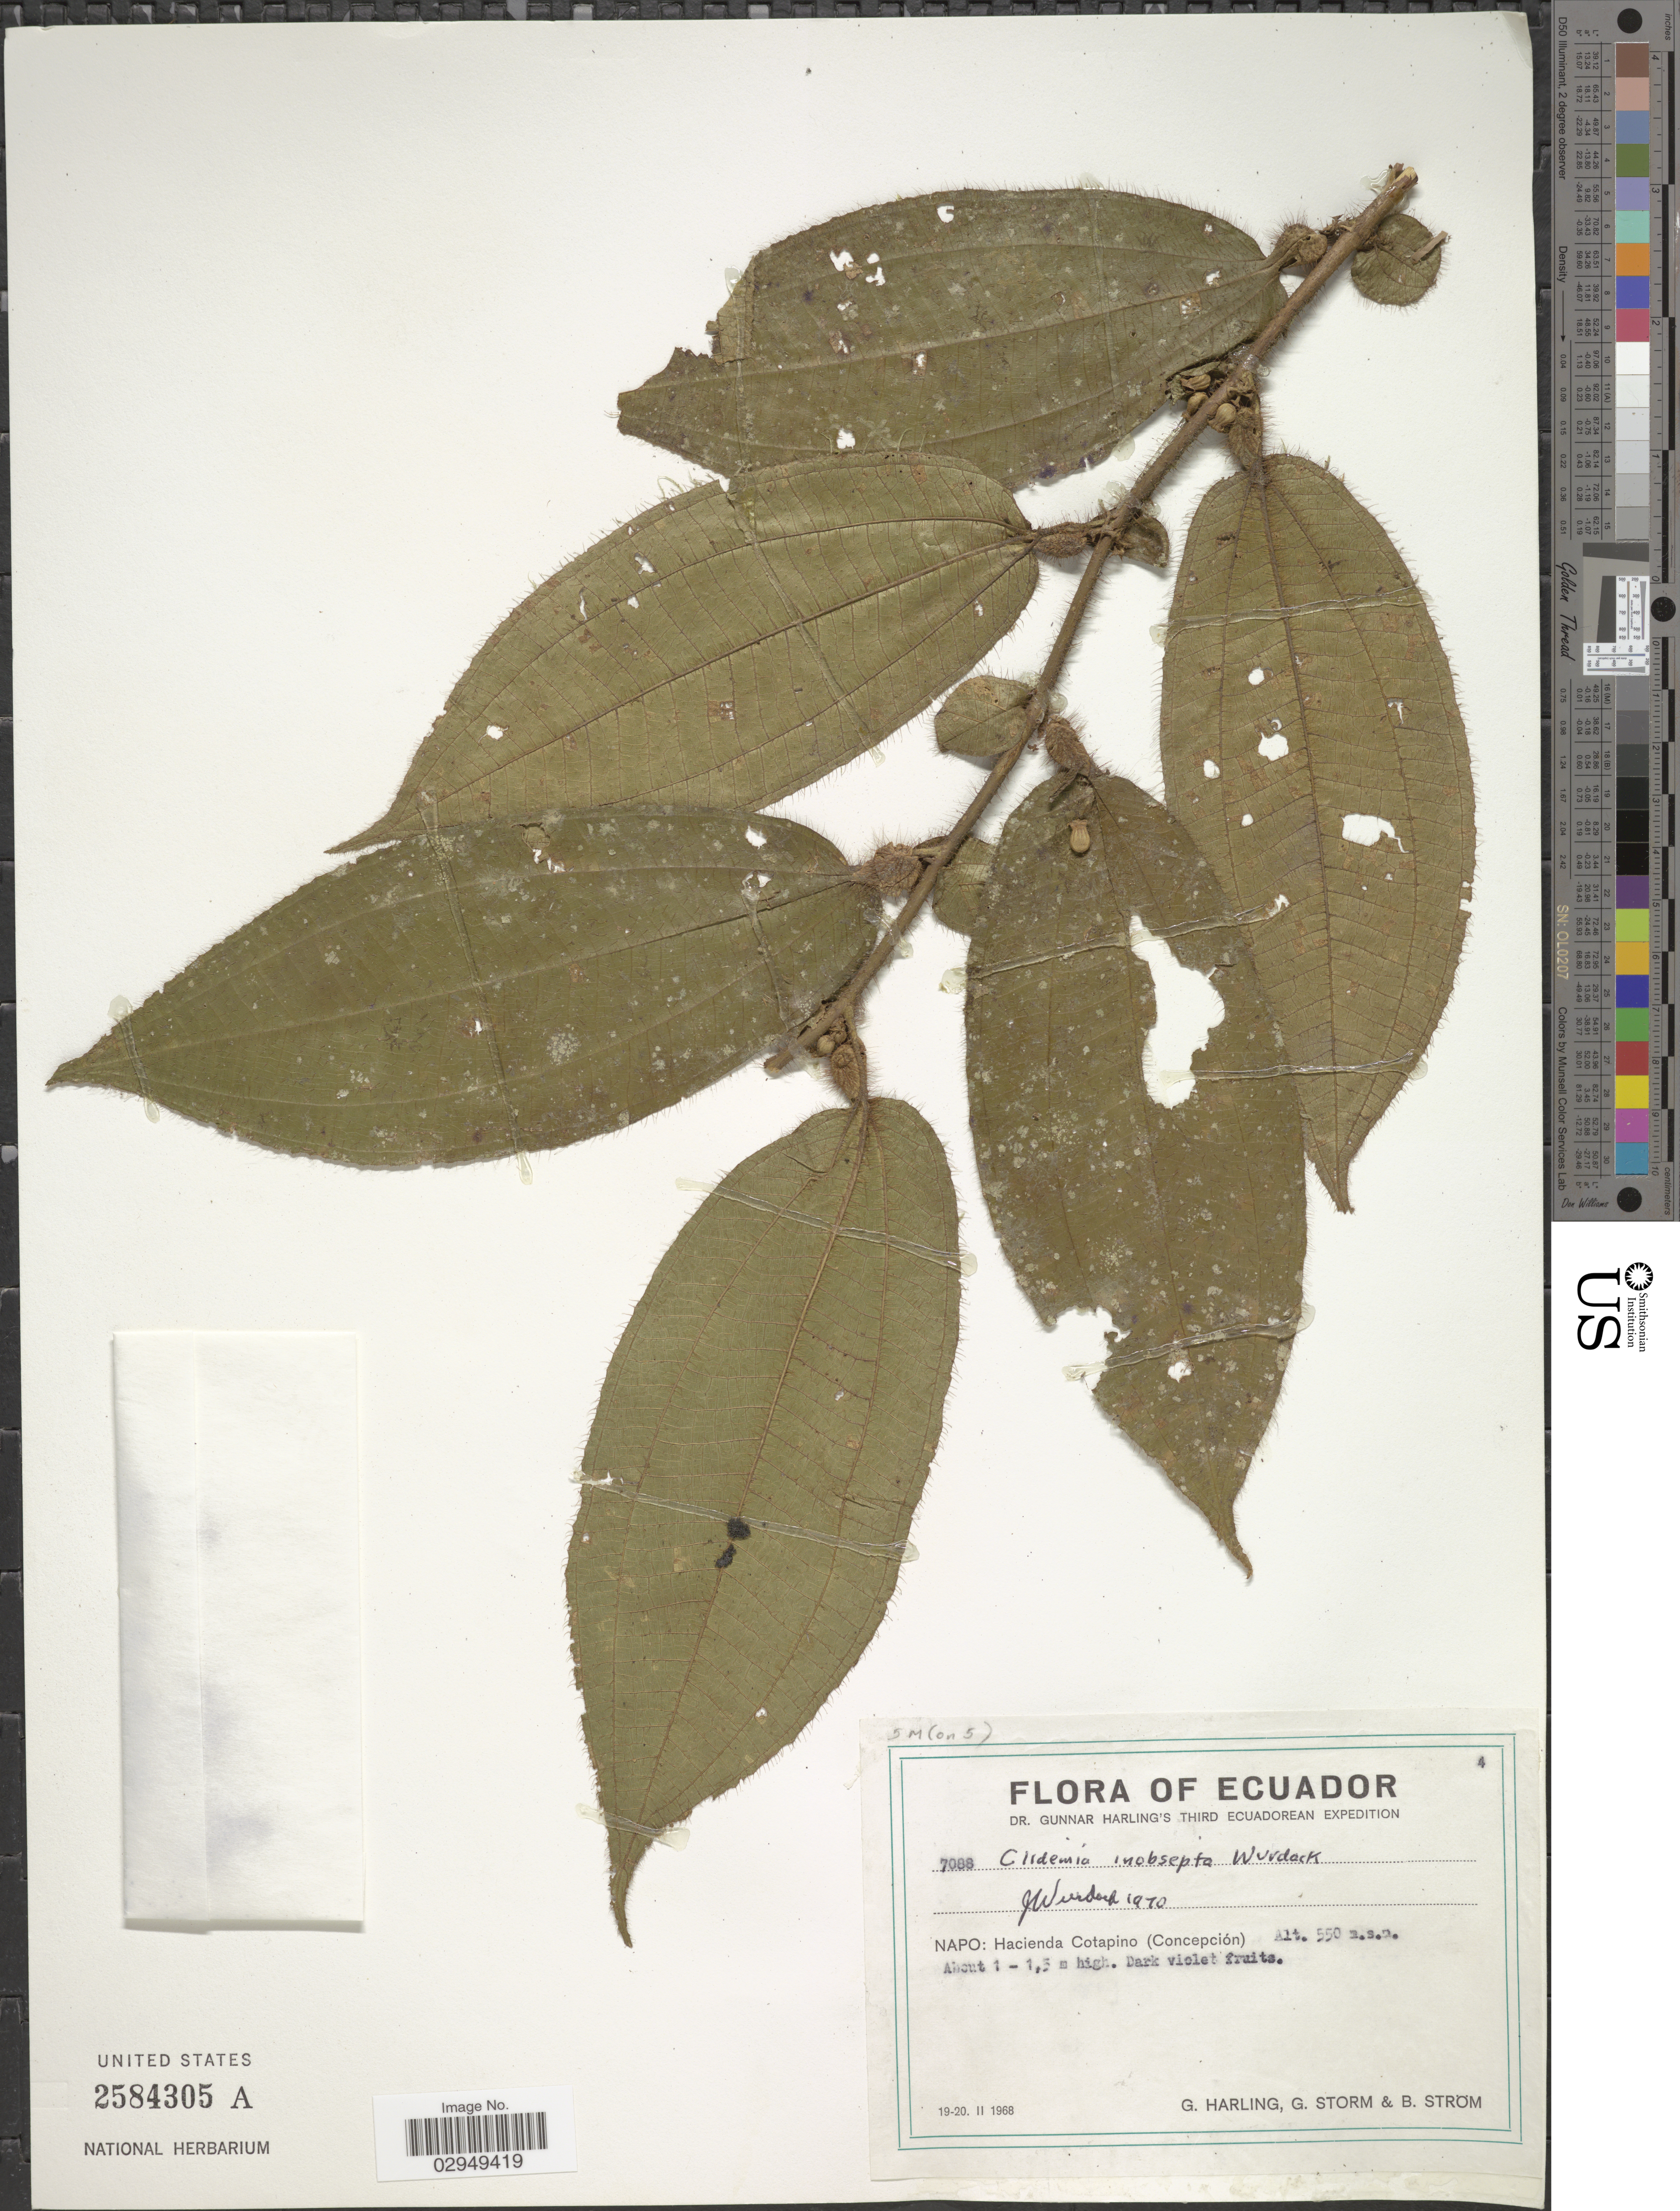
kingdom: Plantae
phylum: Tracheophyta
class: Magnoliopsida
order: Myrtales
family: Melastomataceae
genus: Clidemia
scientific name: Clidemia heterophylla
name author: Steud.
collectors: G. Harling, G. Storm & B. Ström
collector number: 7088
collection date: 1968-02-19/1968-02-20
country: Ecuador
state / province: Napo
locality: Napo: Hacienda Cotapina (Concepción).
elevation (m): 550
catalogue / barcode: US 2584305A